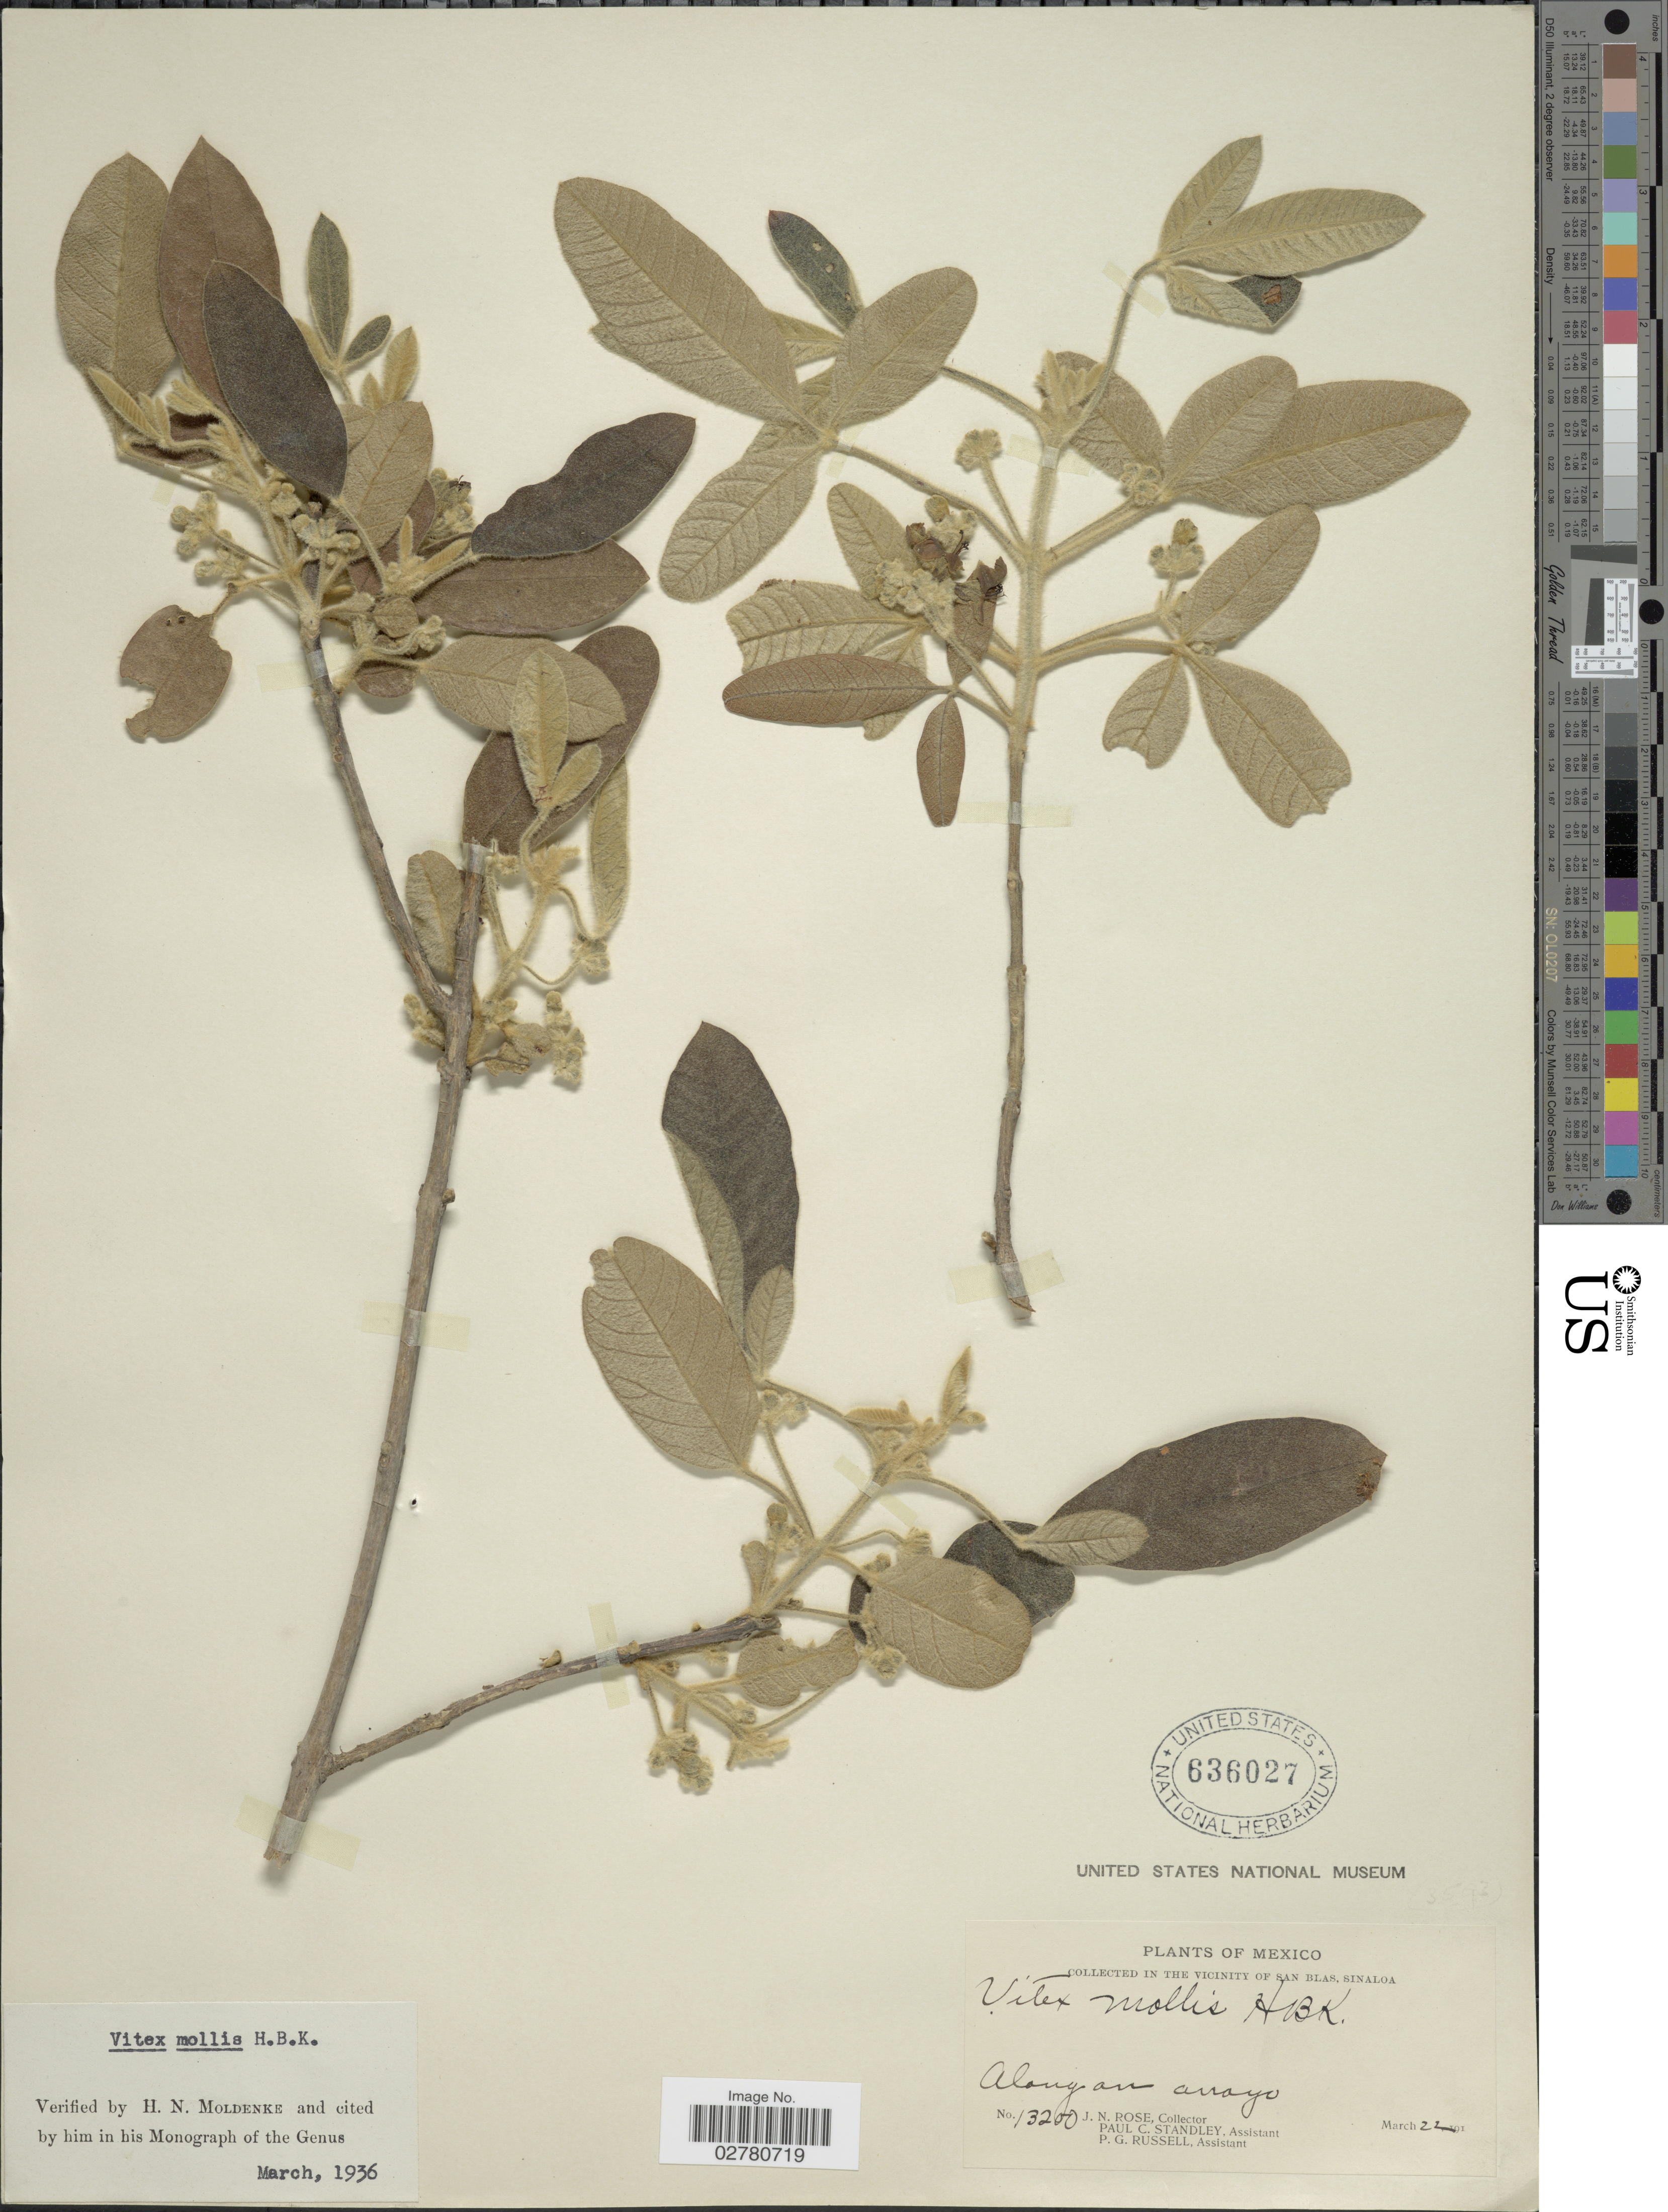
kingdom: Plantae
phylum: Tracheophyta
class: Magnoliopsida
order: Lamiales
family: Lamiaceae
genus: Vitex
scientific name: Vitex mollis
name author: Kunth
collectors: J. N. Rose, P. C. Standley & P. G. Russell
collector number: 13200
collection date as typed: March 22 191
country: Mexico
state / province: Sinaloa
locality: In the vicinity of San Blas. Along an arrayo.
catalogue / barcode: US 636027